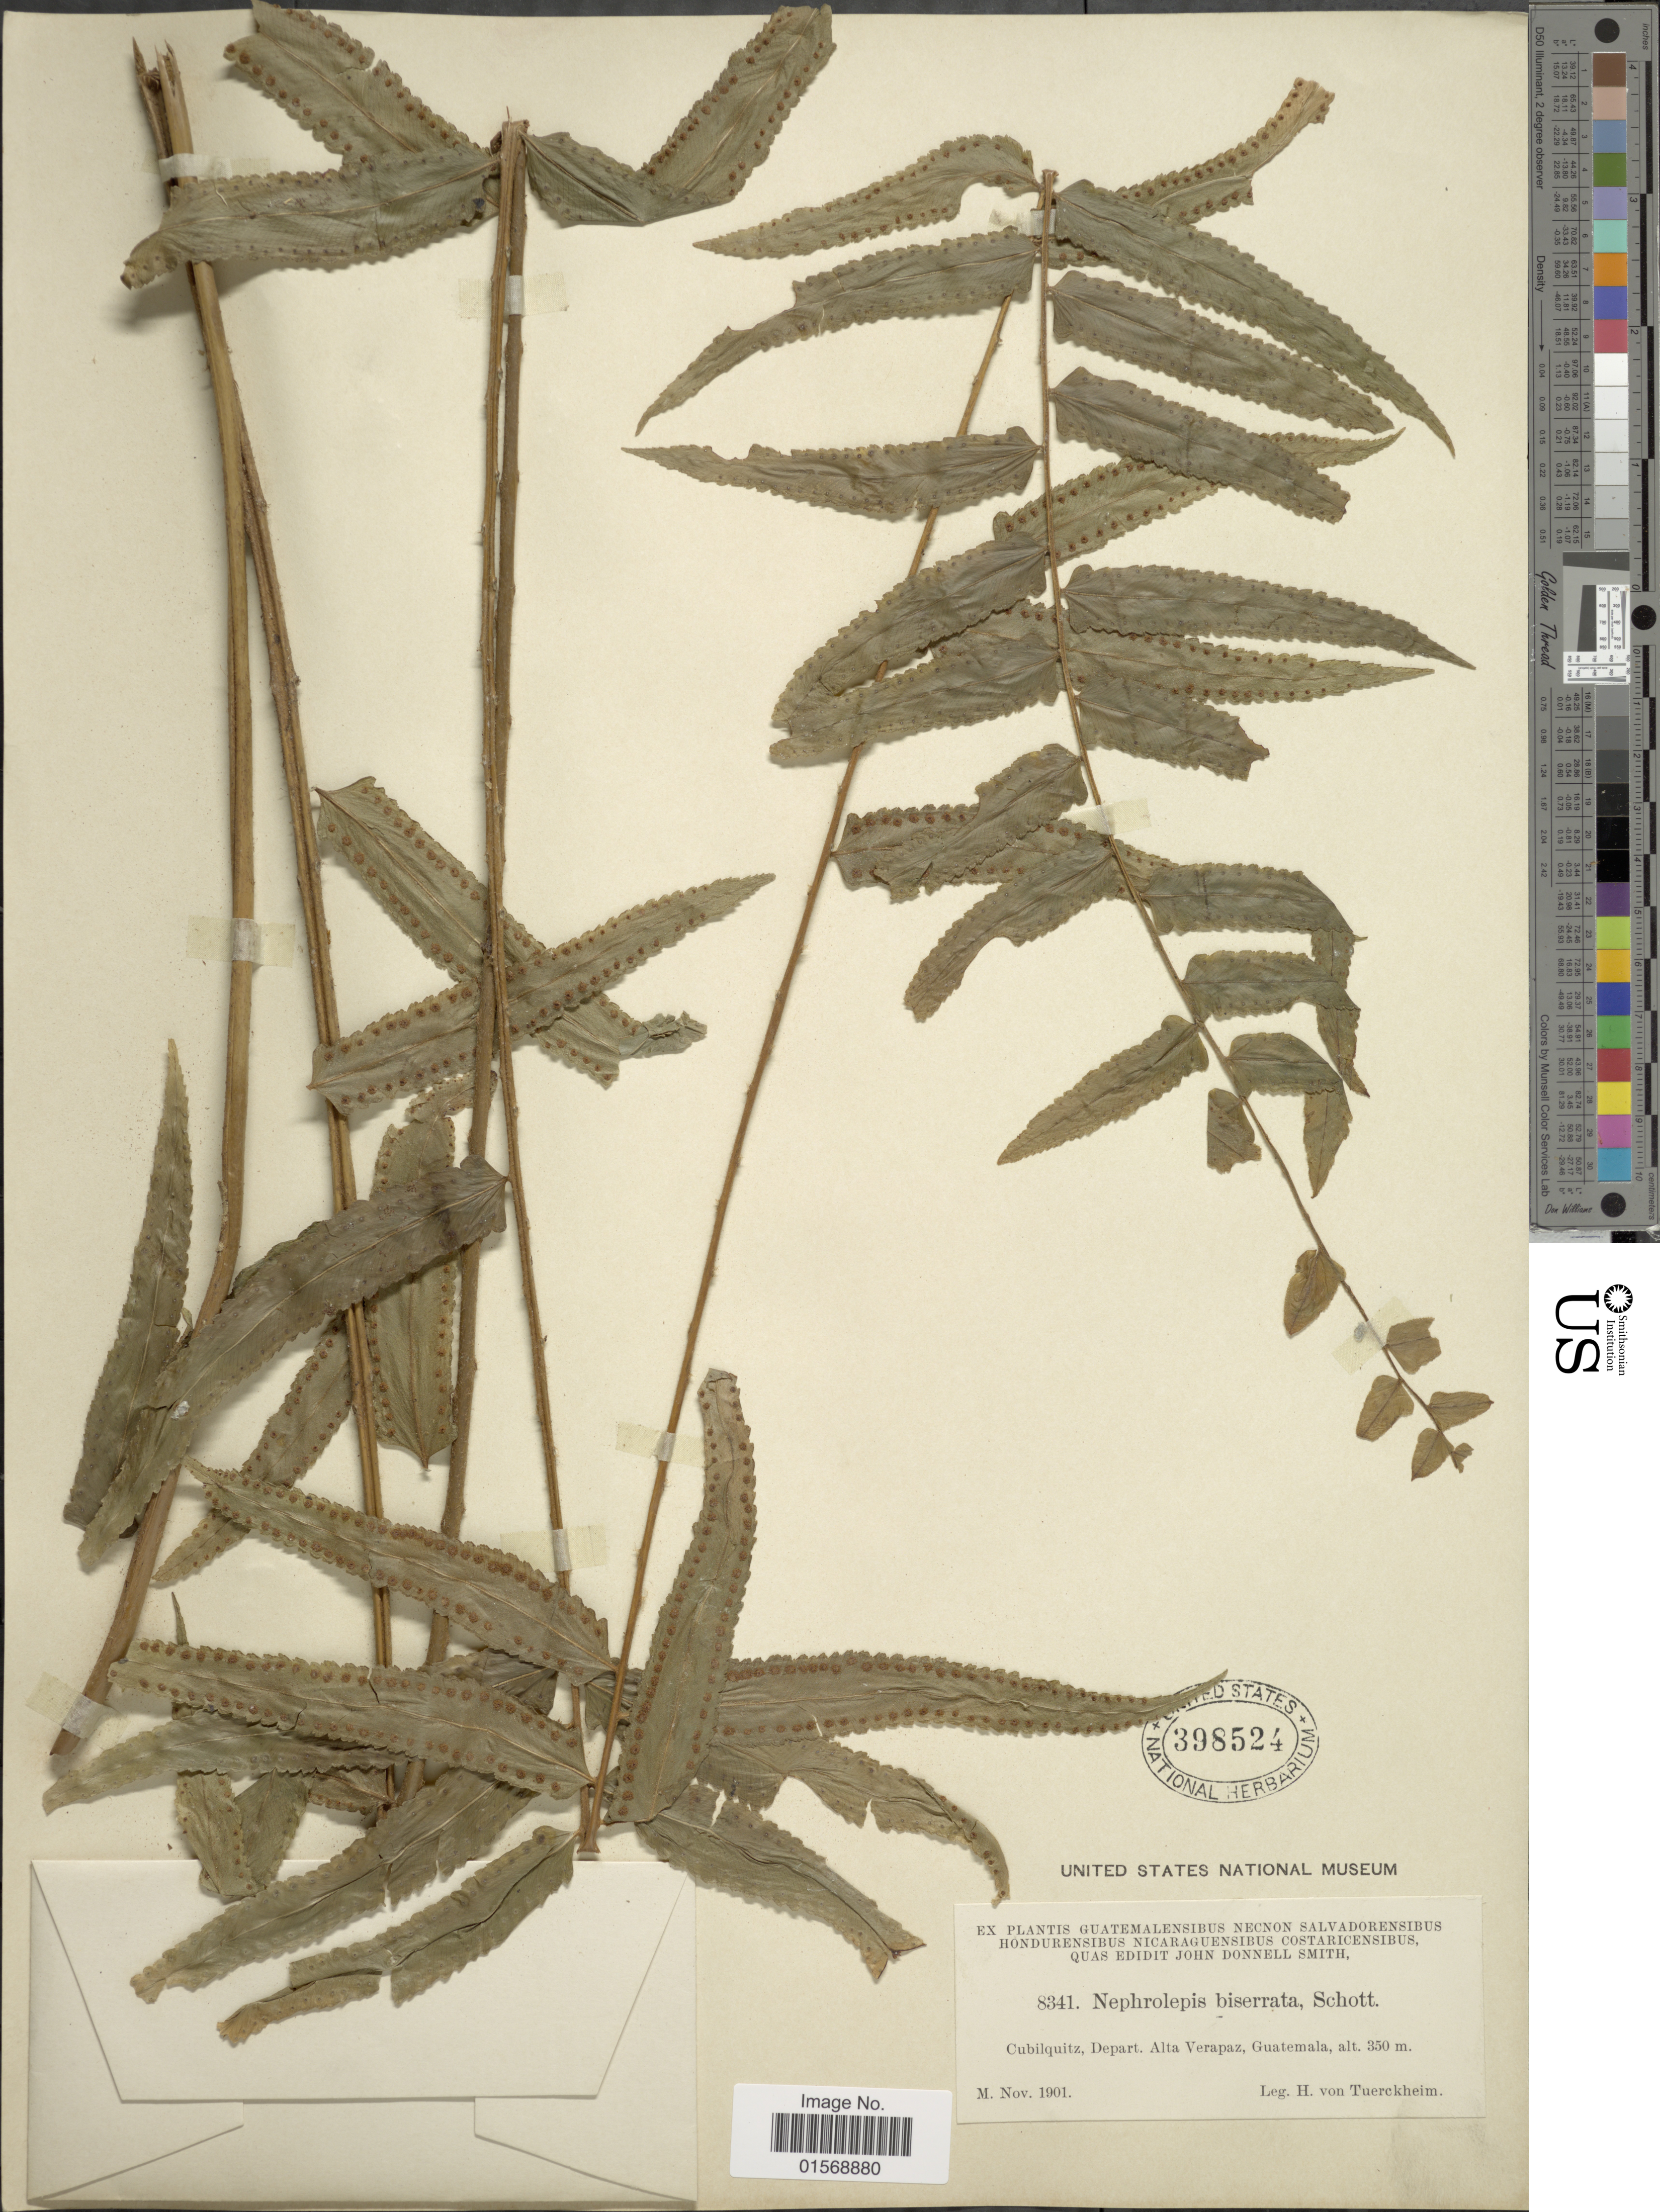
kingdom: Plantae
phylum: Tracheophyta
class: Polypodiopsida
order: Polypodiales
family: Nephrolepidaceae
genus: Nephrolepis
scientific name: Nephrolepis biserrata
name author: (Sw.) Schott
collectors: H. von Türckheim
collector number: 8341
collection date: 1901-11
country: Guatemala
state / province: Alta Verapaz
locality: Cubilquitz, Depart. alta Verapaz, Guatemala.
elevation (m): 350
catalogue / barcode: US 398524